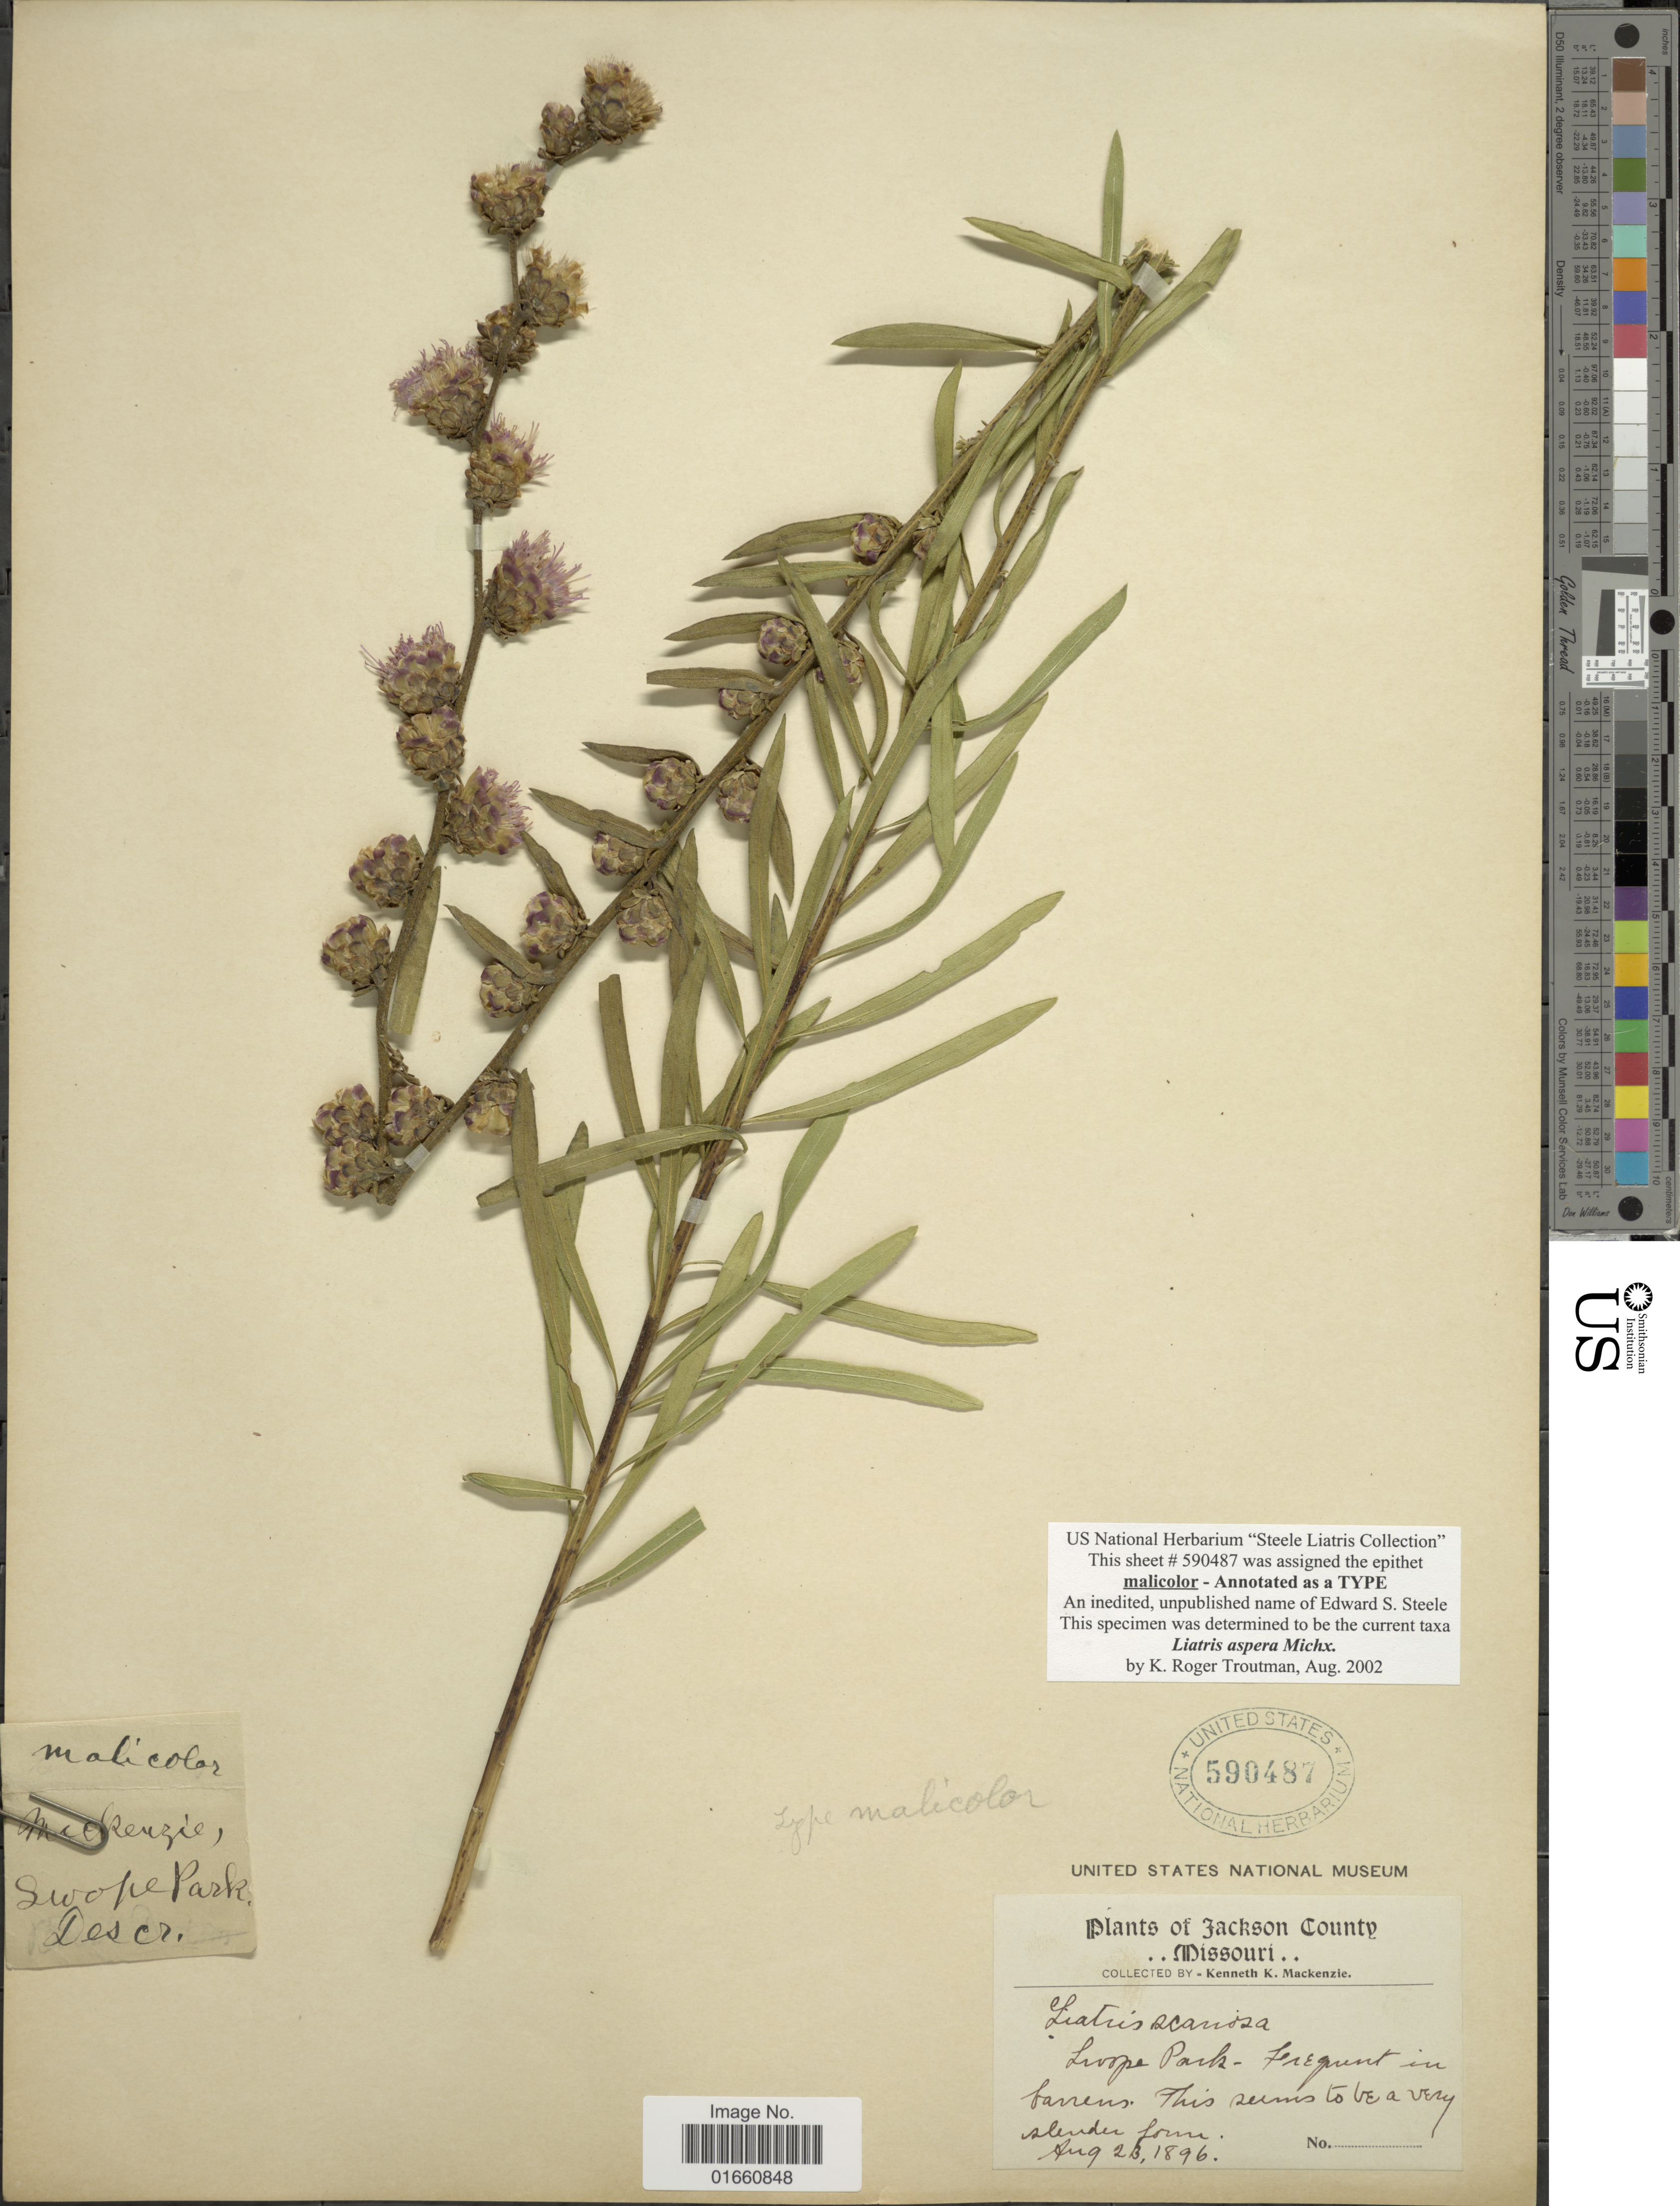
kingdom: Plantae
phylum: Tracheophyta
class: Magnoliopsida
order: Asterales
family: Asteraceae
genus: Liatris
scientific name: Liatris aspera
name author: Michx.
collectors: K. K. Mackenzie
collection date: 1896-08-23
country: United States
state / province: Missouri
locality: Jackson County, Loope Park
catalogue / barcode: US 590487